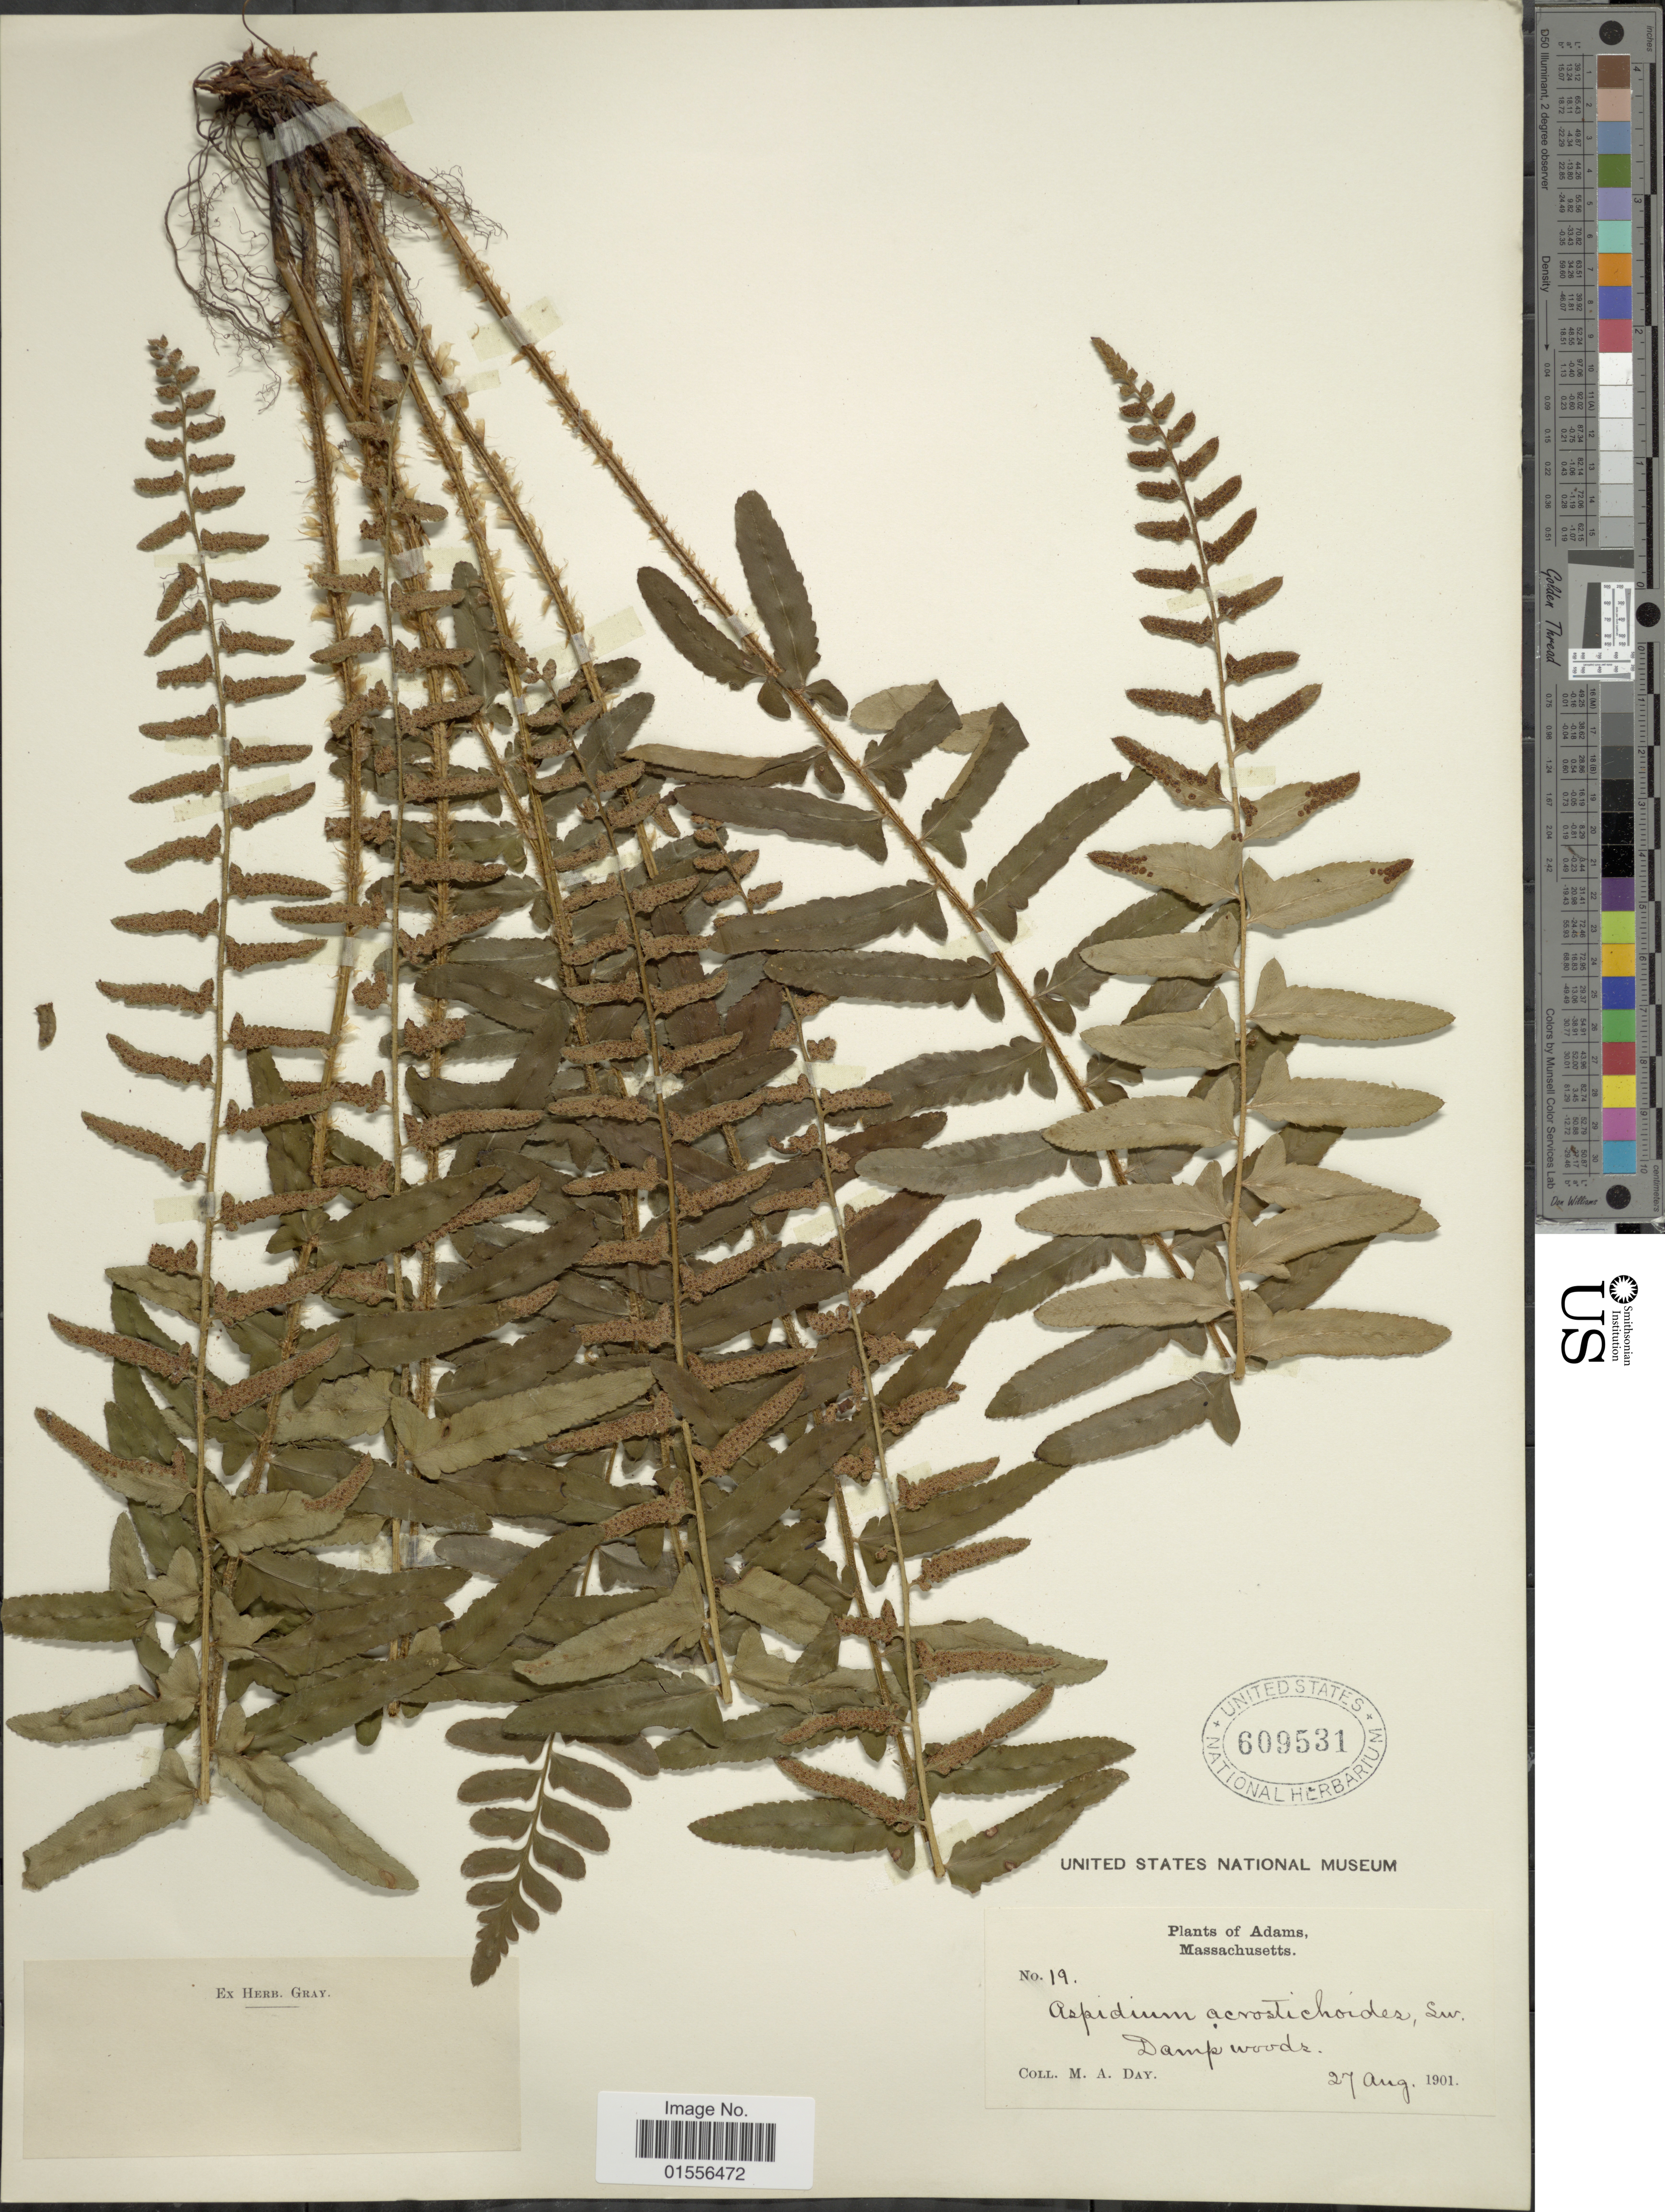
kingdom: Plantae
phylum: Tracheophyta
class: Polypodiopsida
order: Polypodiales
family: Dryopteridaceae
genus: Polystichum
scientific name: Polystichum acrostichoides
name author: (Michx.) Schott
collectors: M. Day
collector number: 19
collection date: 1901-08-27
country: United States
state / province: Massachusetts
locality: Adams, Damp woods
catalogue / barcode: US 609531